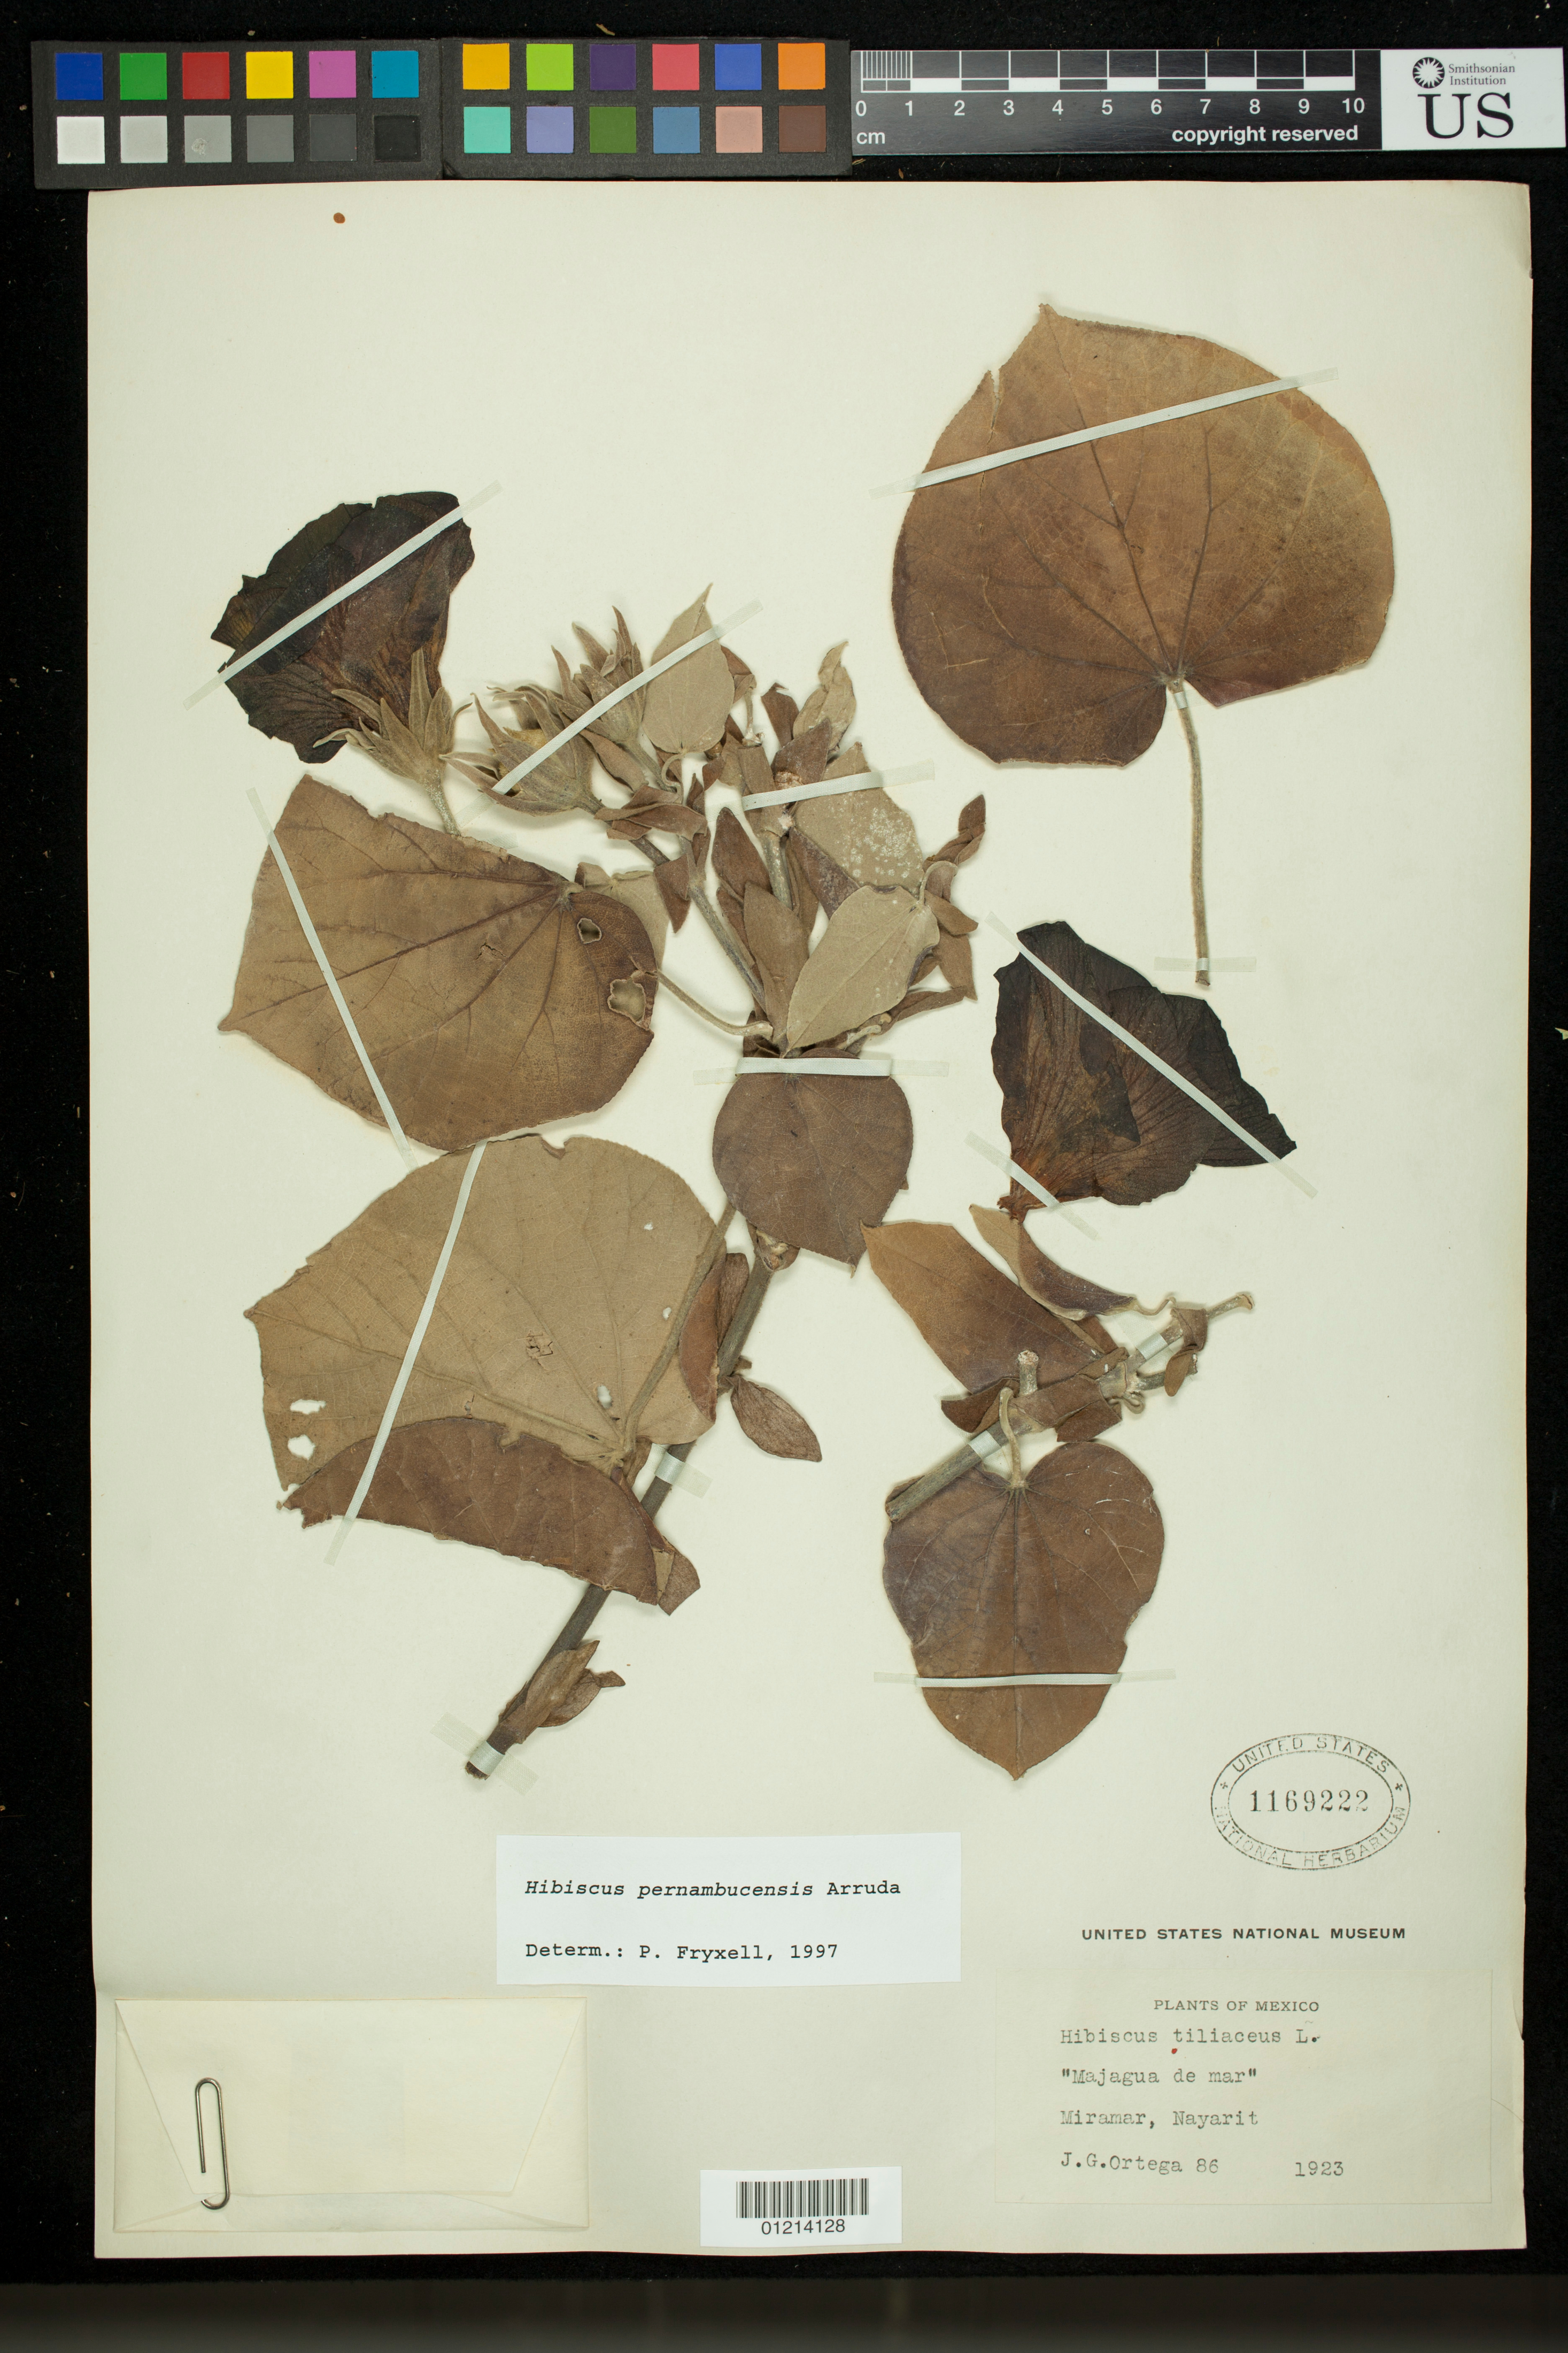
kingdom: Plantae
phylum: Tracheophyta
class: Magnoliopsida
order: Malvales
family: Malvaceae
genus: Talipariti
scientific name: Talipariti tiliaceum var. pernambucense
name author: (Arruda) Fryxell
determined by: Dorr, Laurence J., Curator (BOT), Smithsonian Institution - National Museum of Natural History (UNITED STATES)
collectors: J. Ortega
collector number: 86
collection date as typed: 1923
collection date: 1923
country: Mexico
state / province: Nayarit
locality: Miramar, Nayarit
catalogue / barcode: US 1169222